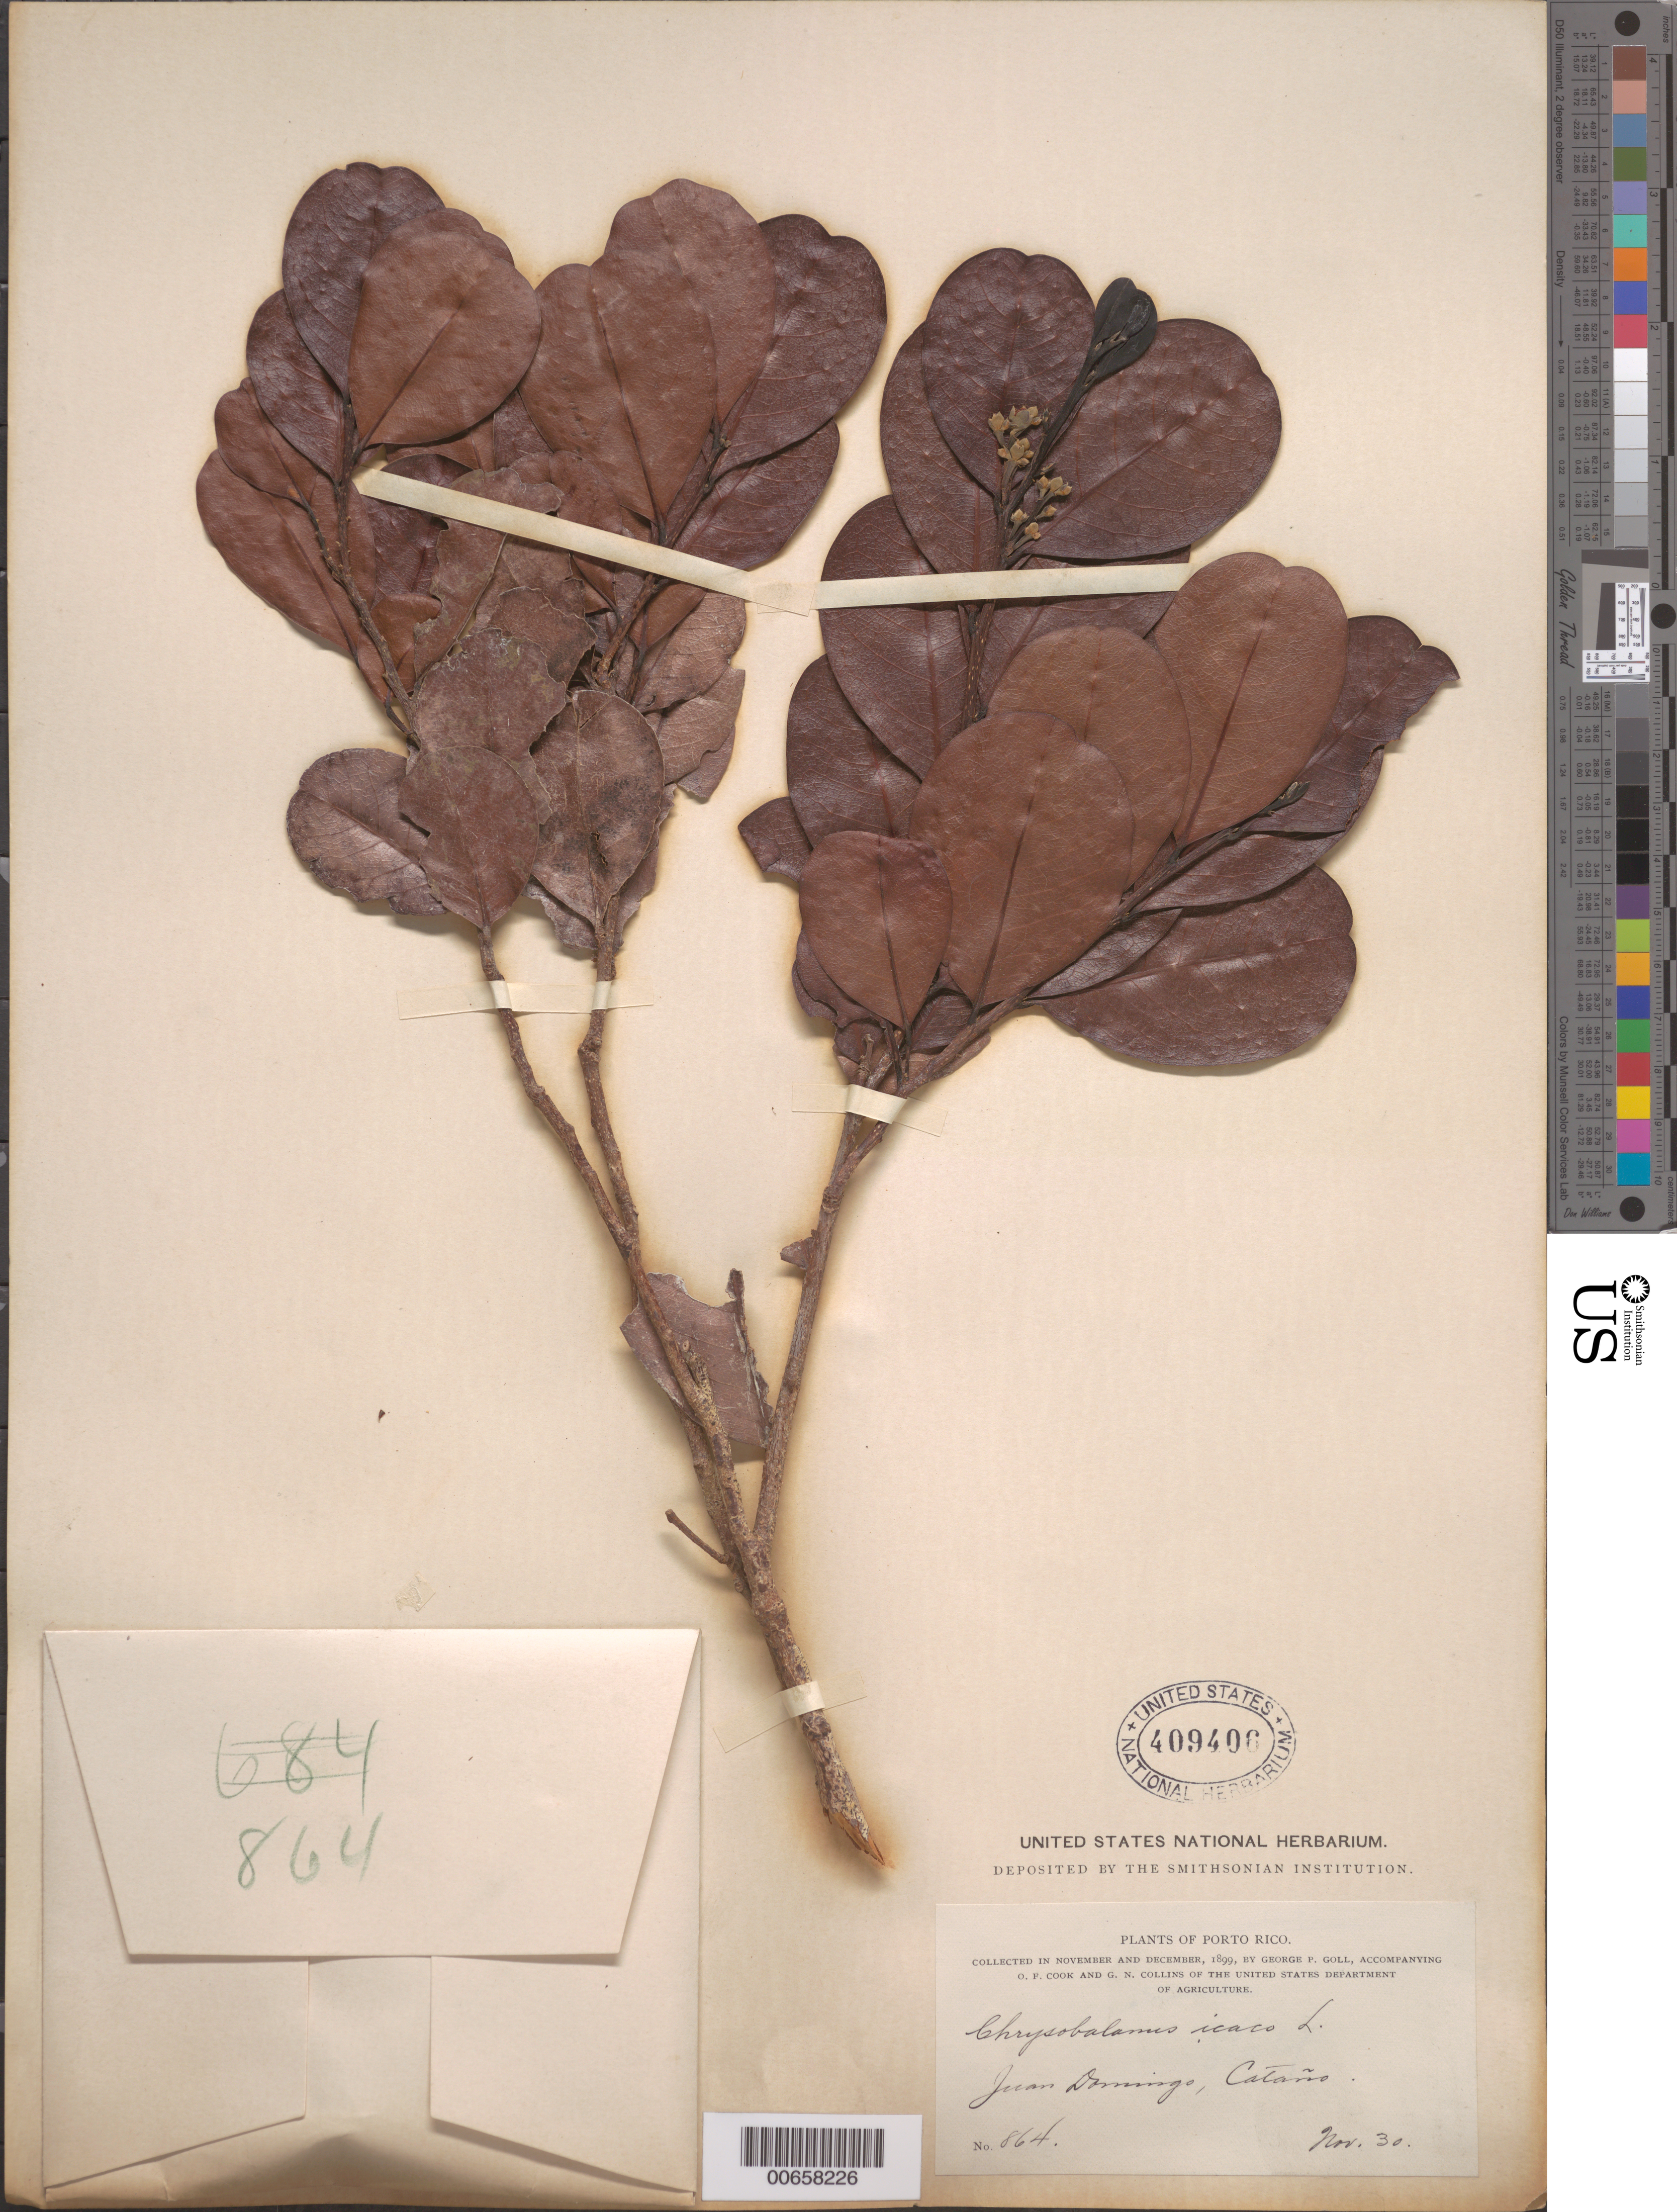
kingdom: Plantae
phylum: Tracheophyta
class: Magnoliopsida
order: Malpighiales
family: Chrysobalanaceae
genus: Chrysobalanus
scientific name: Chrysobalanus icaco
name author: L.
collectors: G. Goll, O. F. Cook & G. Collins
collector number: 864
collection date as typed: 30 Nov 1899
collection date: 1899-11-30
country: Puerto Rico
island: Greater Antilles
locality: Catano, Juan Domingo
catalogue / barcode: US 409406